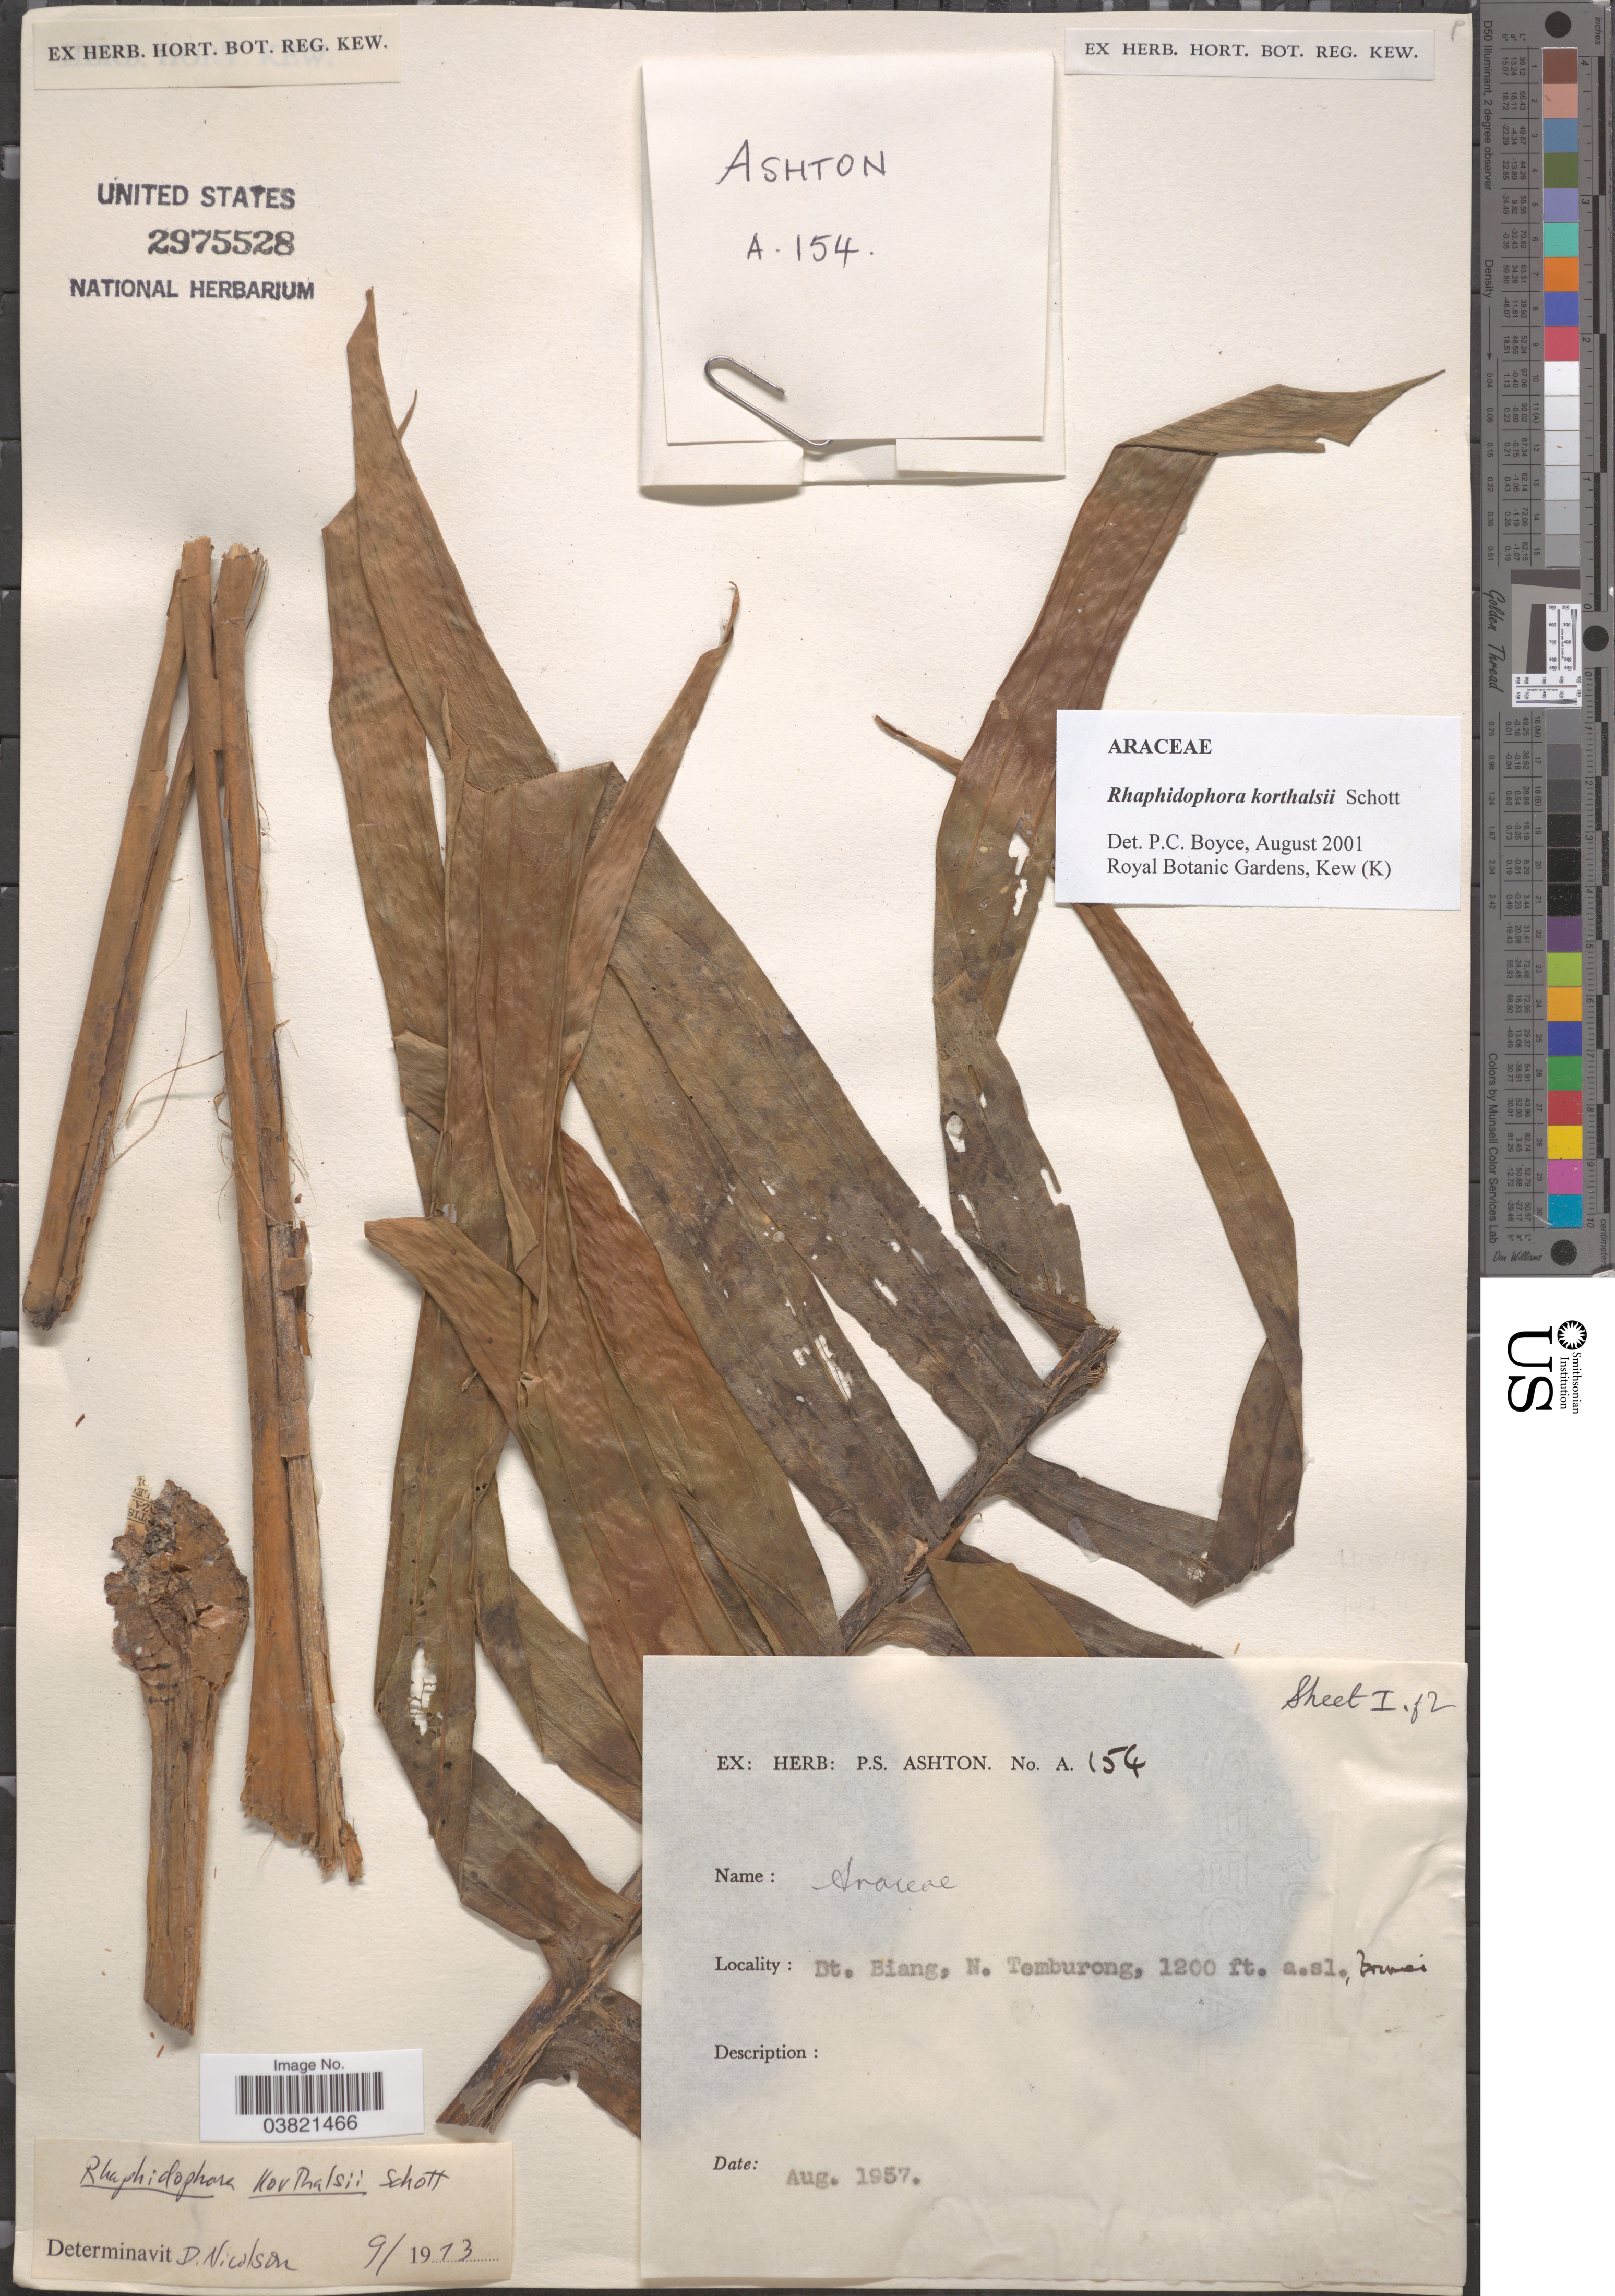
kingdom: Plantae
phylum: Tracheophyta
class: Liliopsida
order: Alismatales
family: Araceae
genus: Rhaphidophora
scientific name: Rhaphidophora korthalsii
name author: Schott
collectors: Ex herb. P. S. Ashton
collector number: A154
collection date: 1957-08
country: Brunei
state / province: Temburong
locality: Bt. Biang, N. Temburong.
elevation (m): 366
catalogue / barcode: US 2975528